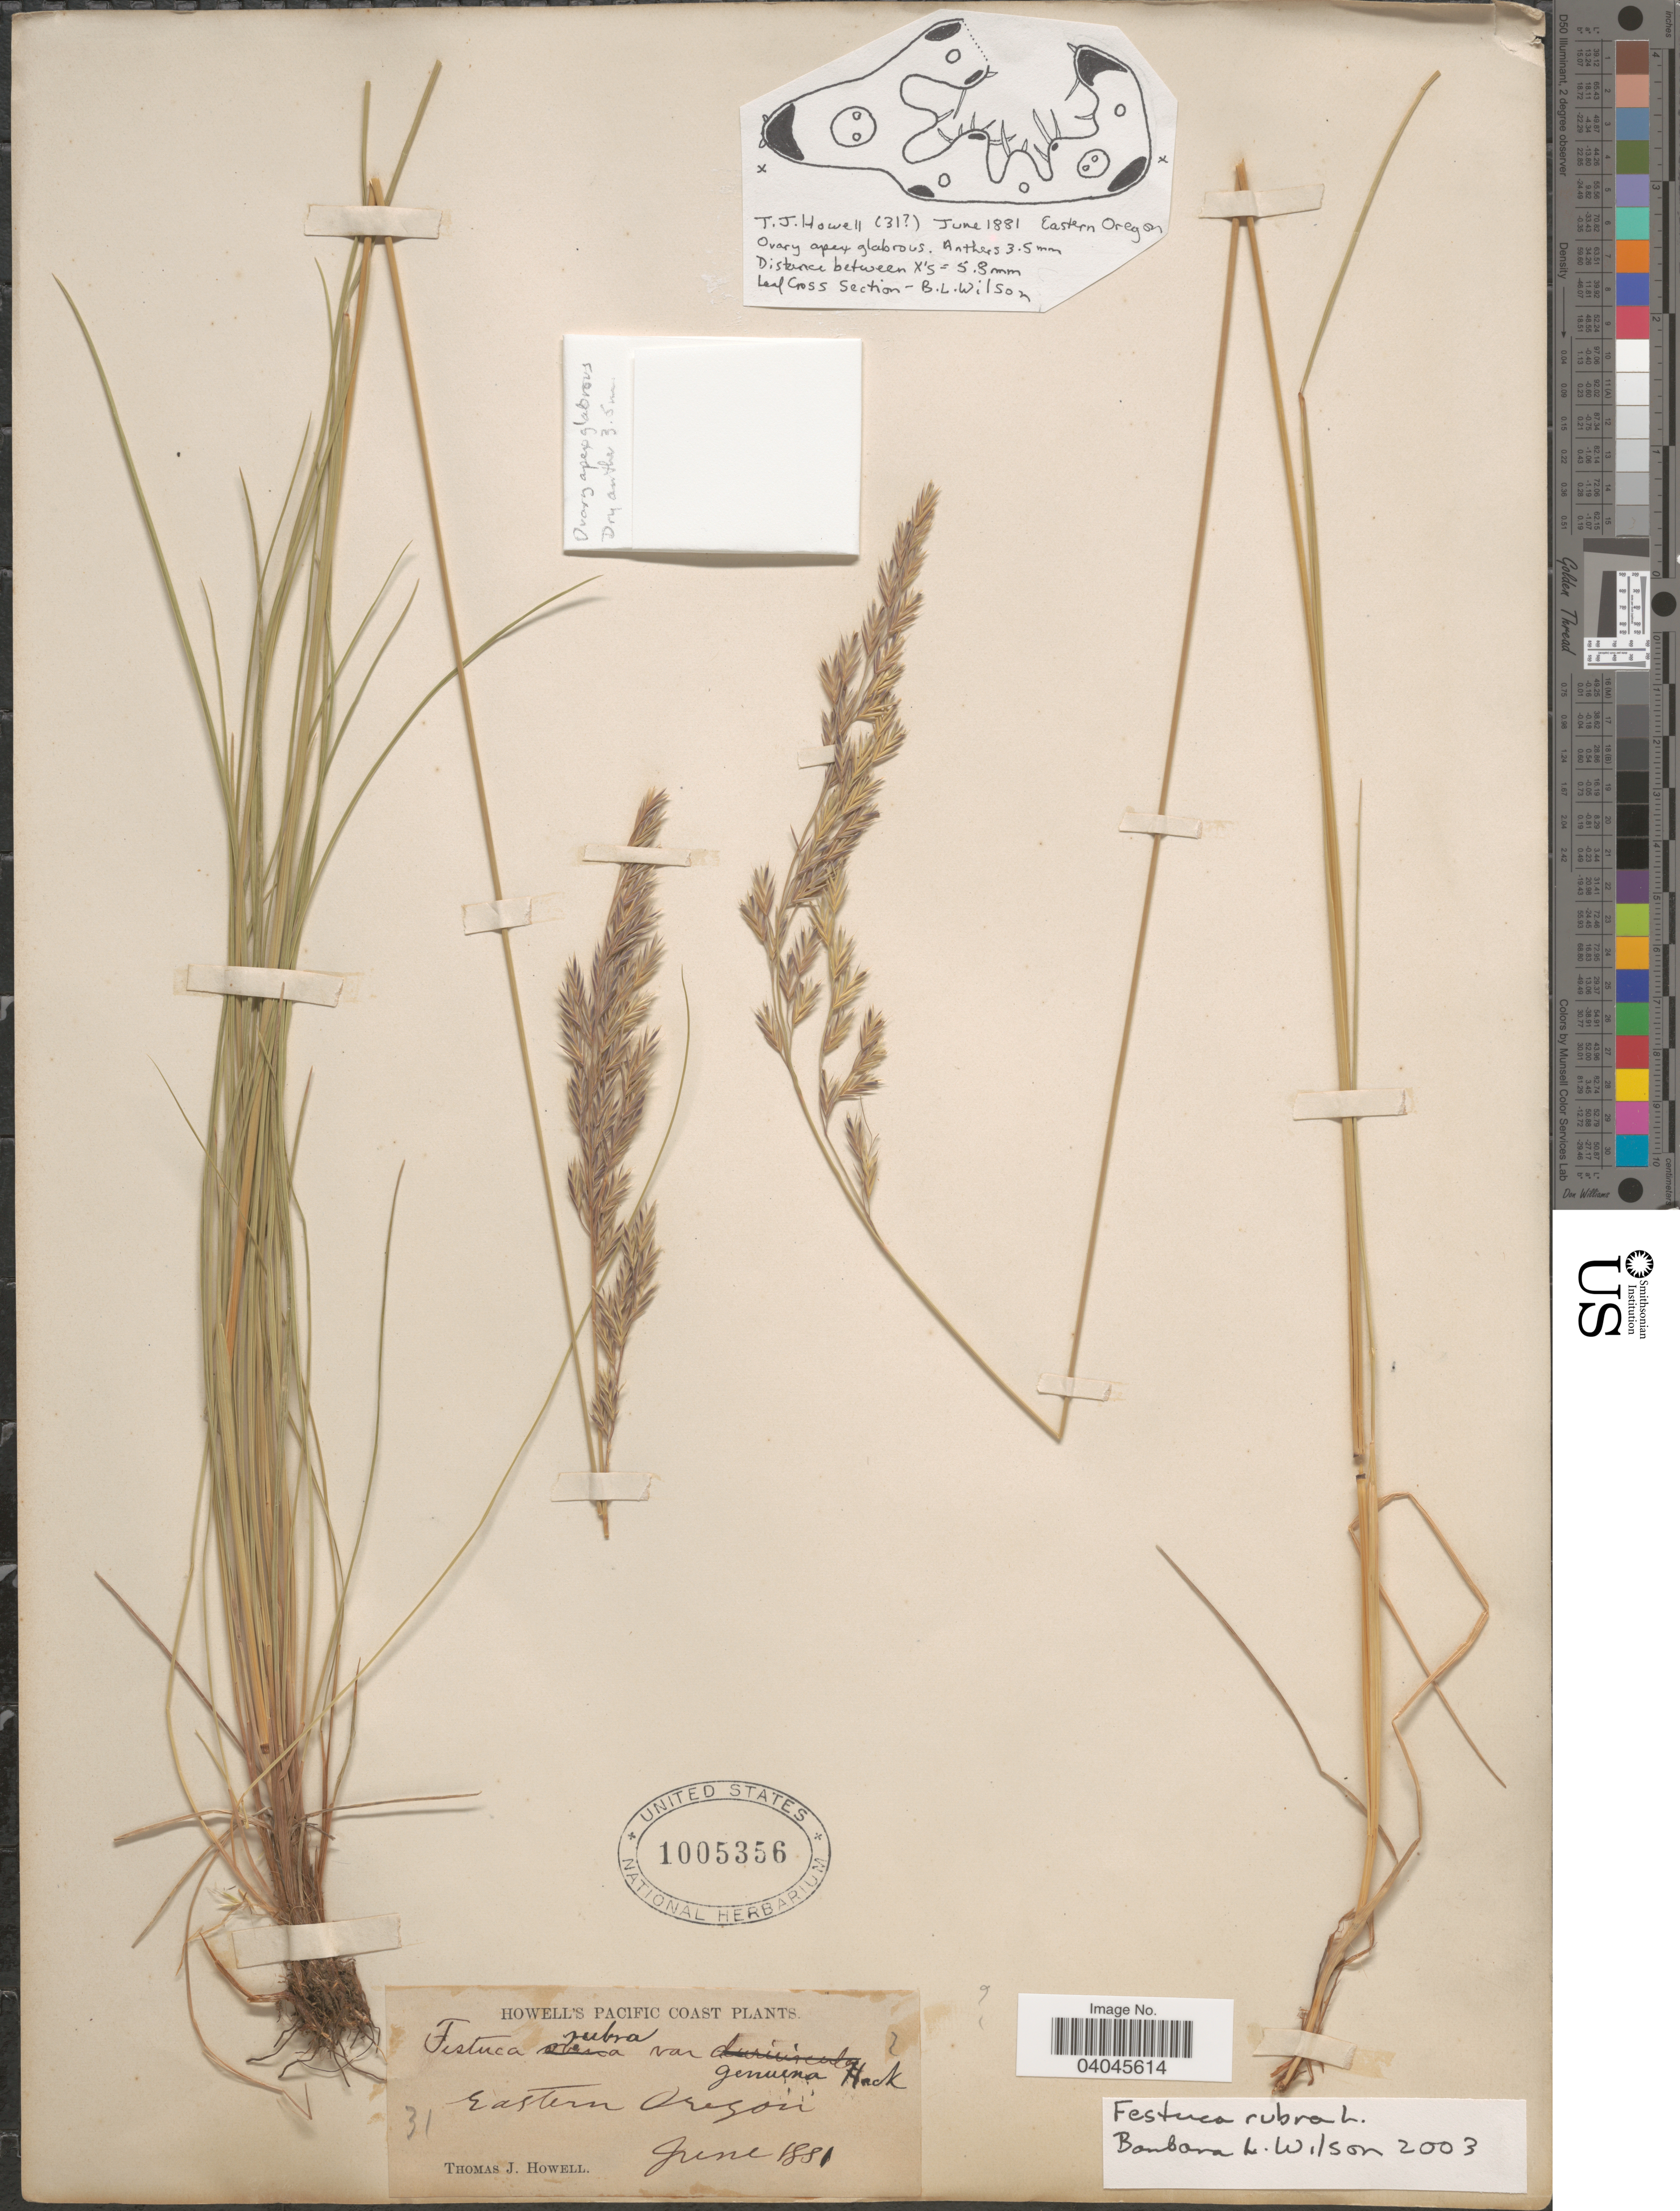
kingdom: Plantae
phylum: Tracheophyta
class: Liliopsida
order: Poales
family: Poaceae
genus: Festuca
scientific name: Festuca rubra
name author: L.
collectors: T. J. Howell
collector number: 31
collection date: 1881-06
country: United States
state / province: Oregon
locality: Pacific Coast. Eastern Oregon.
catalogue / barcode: US 1005356